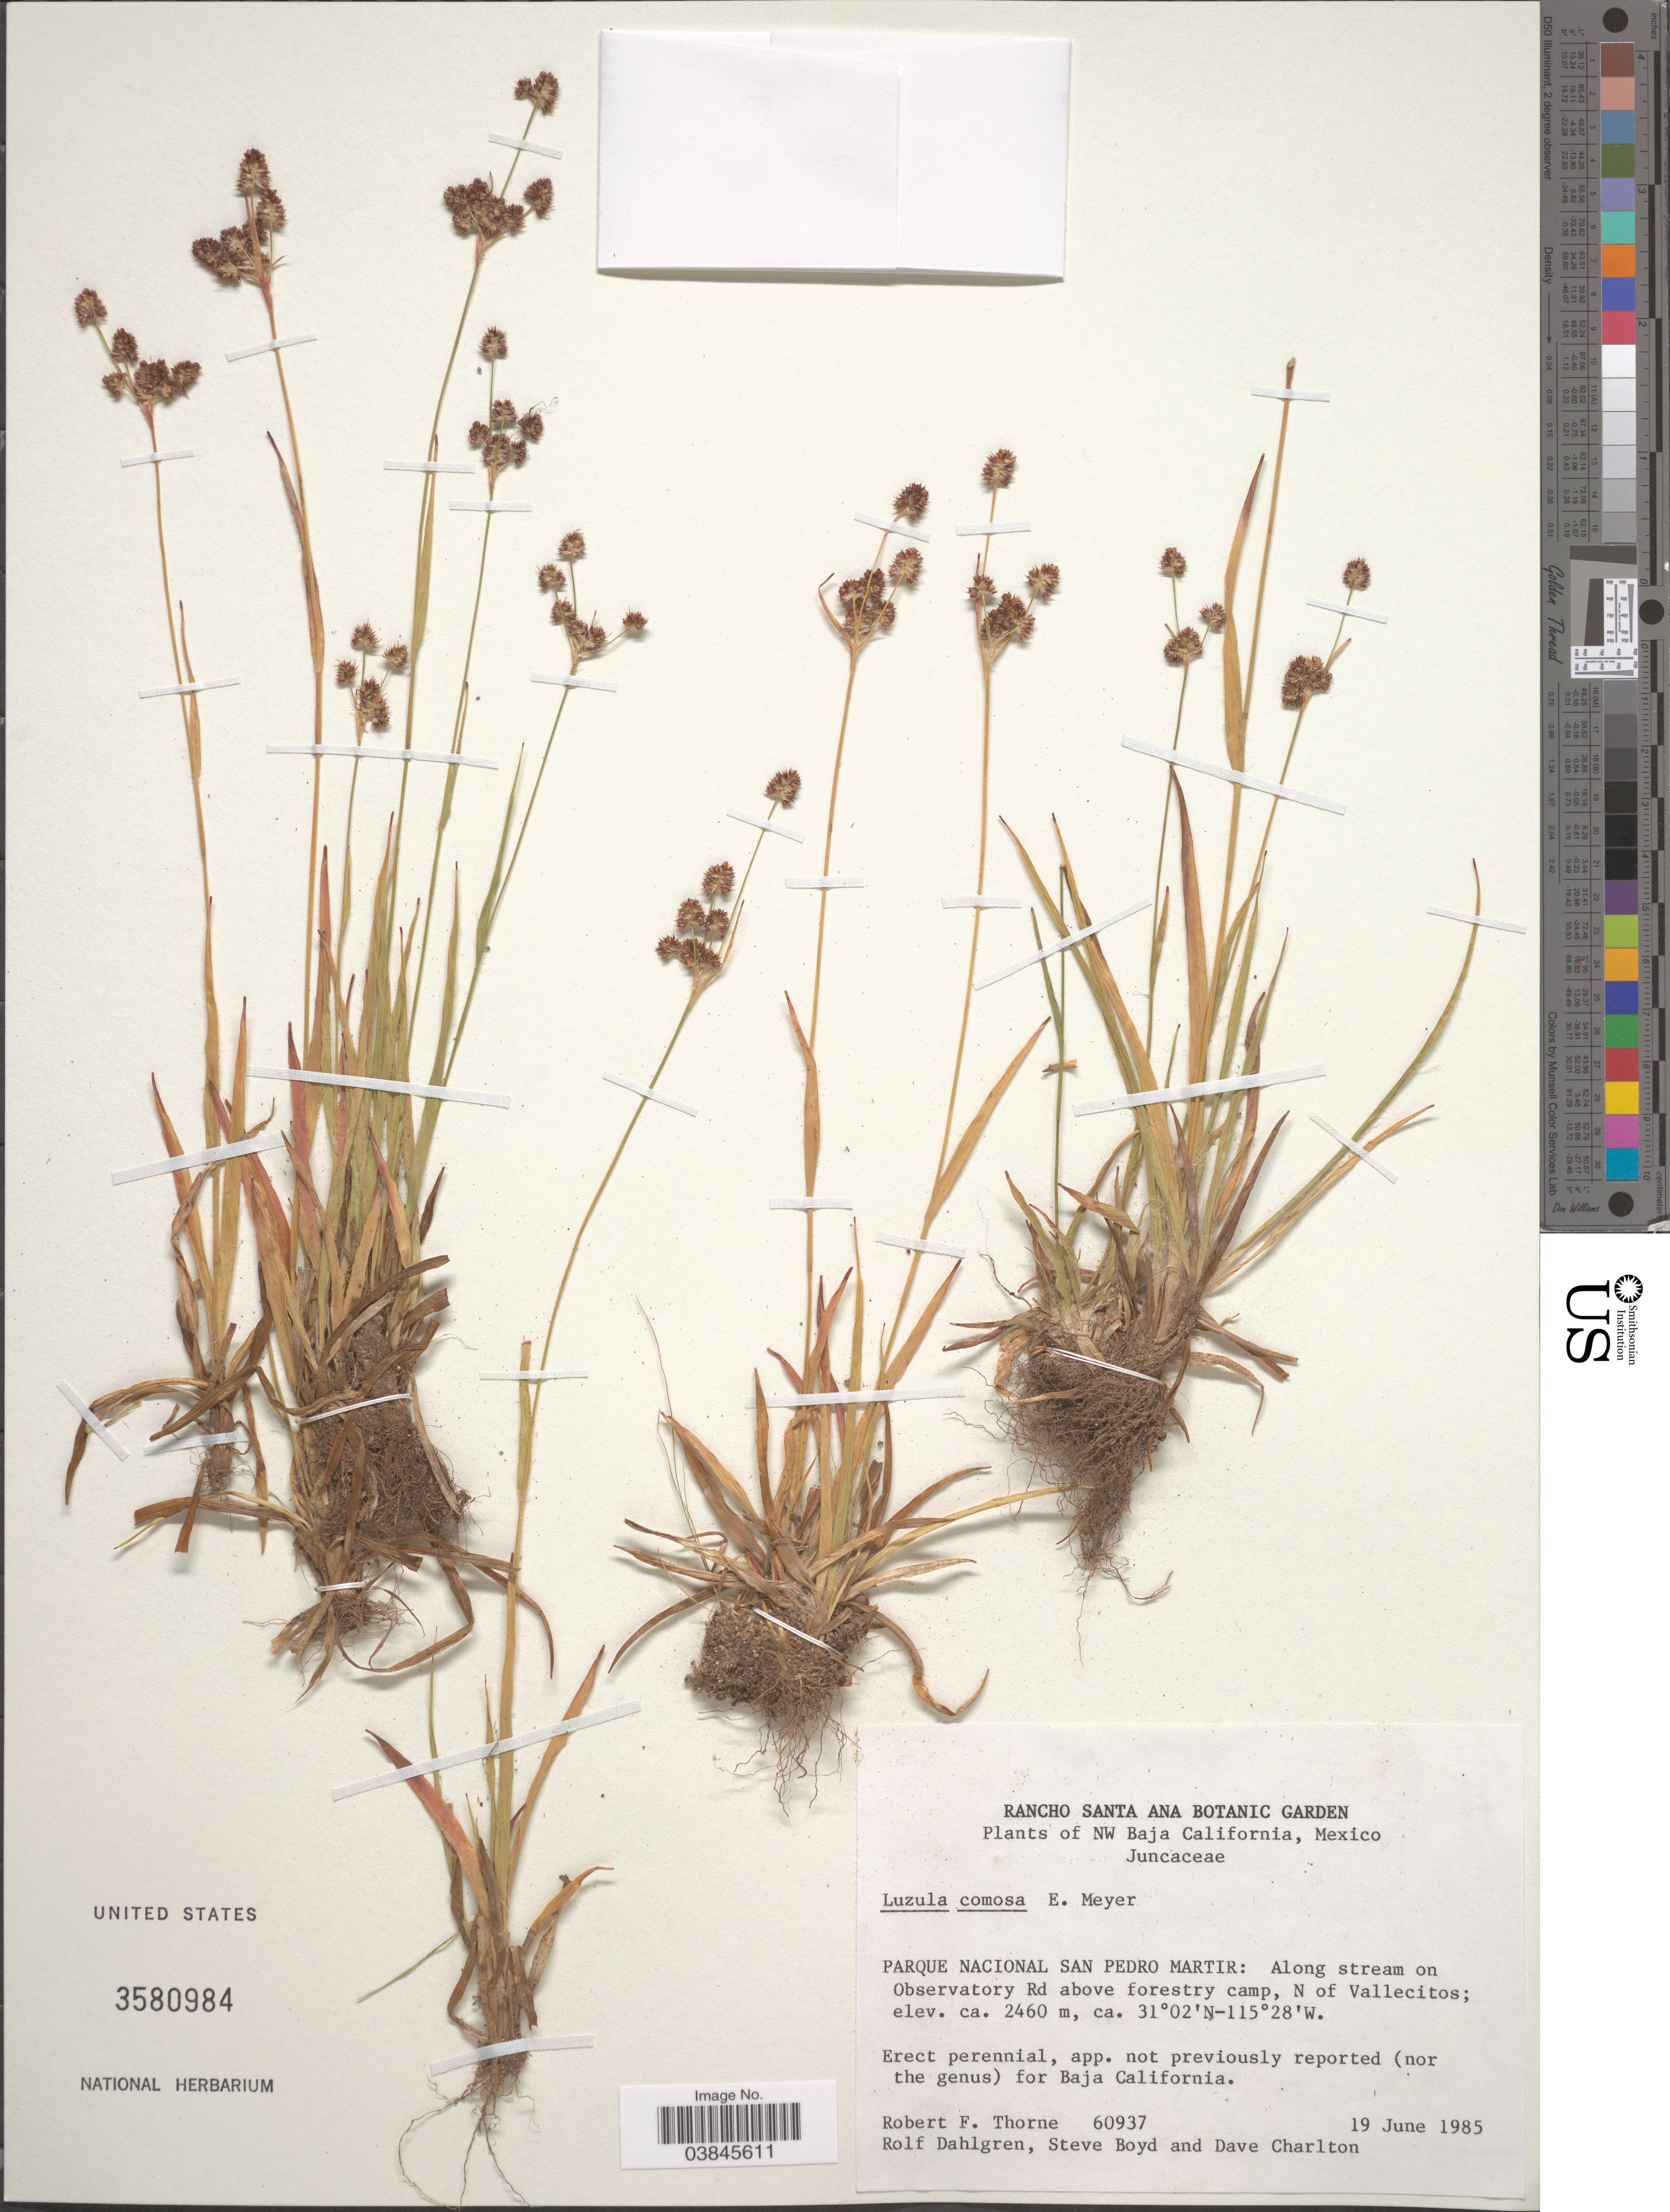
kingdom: Plantae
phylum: Tracheophyta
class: Liliopsida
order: Poales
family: Juncaceae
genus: Luzula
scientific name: Luzula comosa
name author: E. Mey.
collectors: R. F. Thorne, R. Dahlgren, S. Boyd & D. Charlton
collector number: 60937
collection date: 1985-06-19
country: Mexico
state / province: Baja California Norte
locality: NW Baja California. Parque Nacional San Pedro Martir: Along stream on Observatory Rd above forestry camp, N of Vallecitos.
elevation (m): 2460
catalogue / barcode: US 3580984